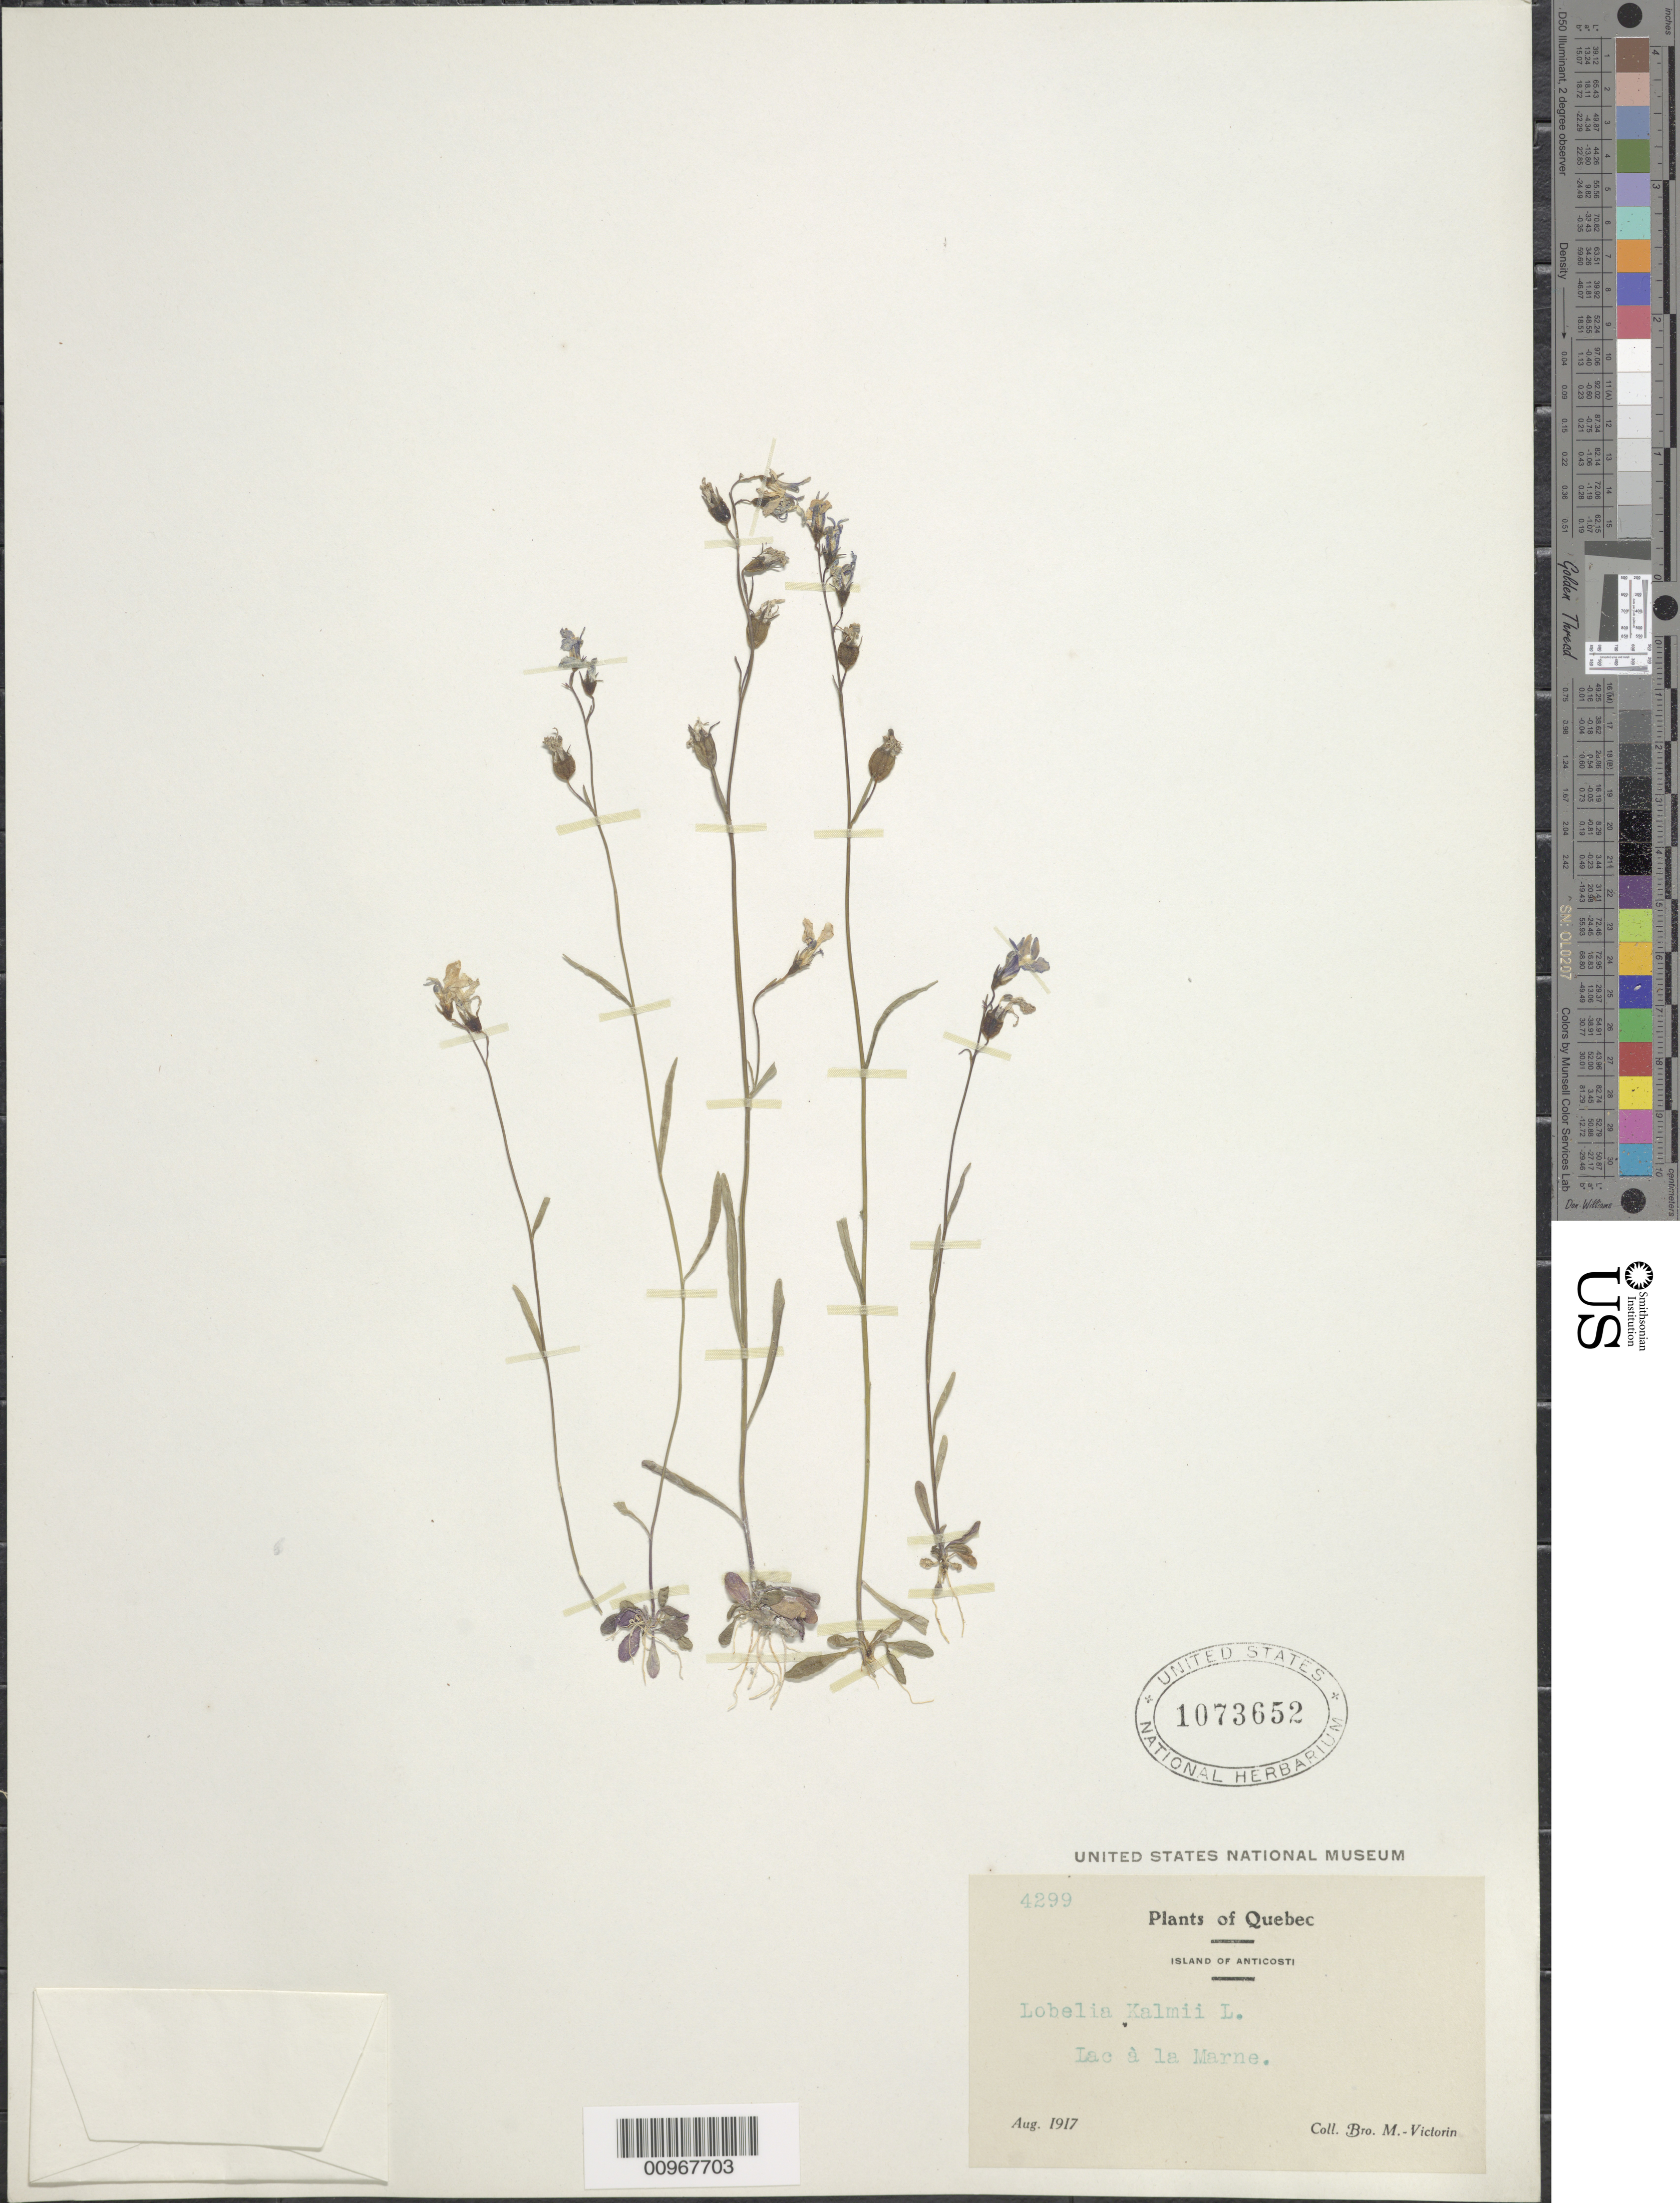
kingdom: Plantae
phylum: Tracheophyta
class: Magnoliopsida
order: Asterales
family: Campanulaceae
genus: Lobelia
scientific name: Lobelia kalmii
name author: L.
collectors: Fr. Marie-Victorin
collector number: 4299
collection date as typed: Aug 1917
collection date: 1917-08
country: Canada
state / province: Quebec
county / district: Minganie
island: Anticosti Island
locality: Lac a la Marne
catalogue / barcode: US 1073652